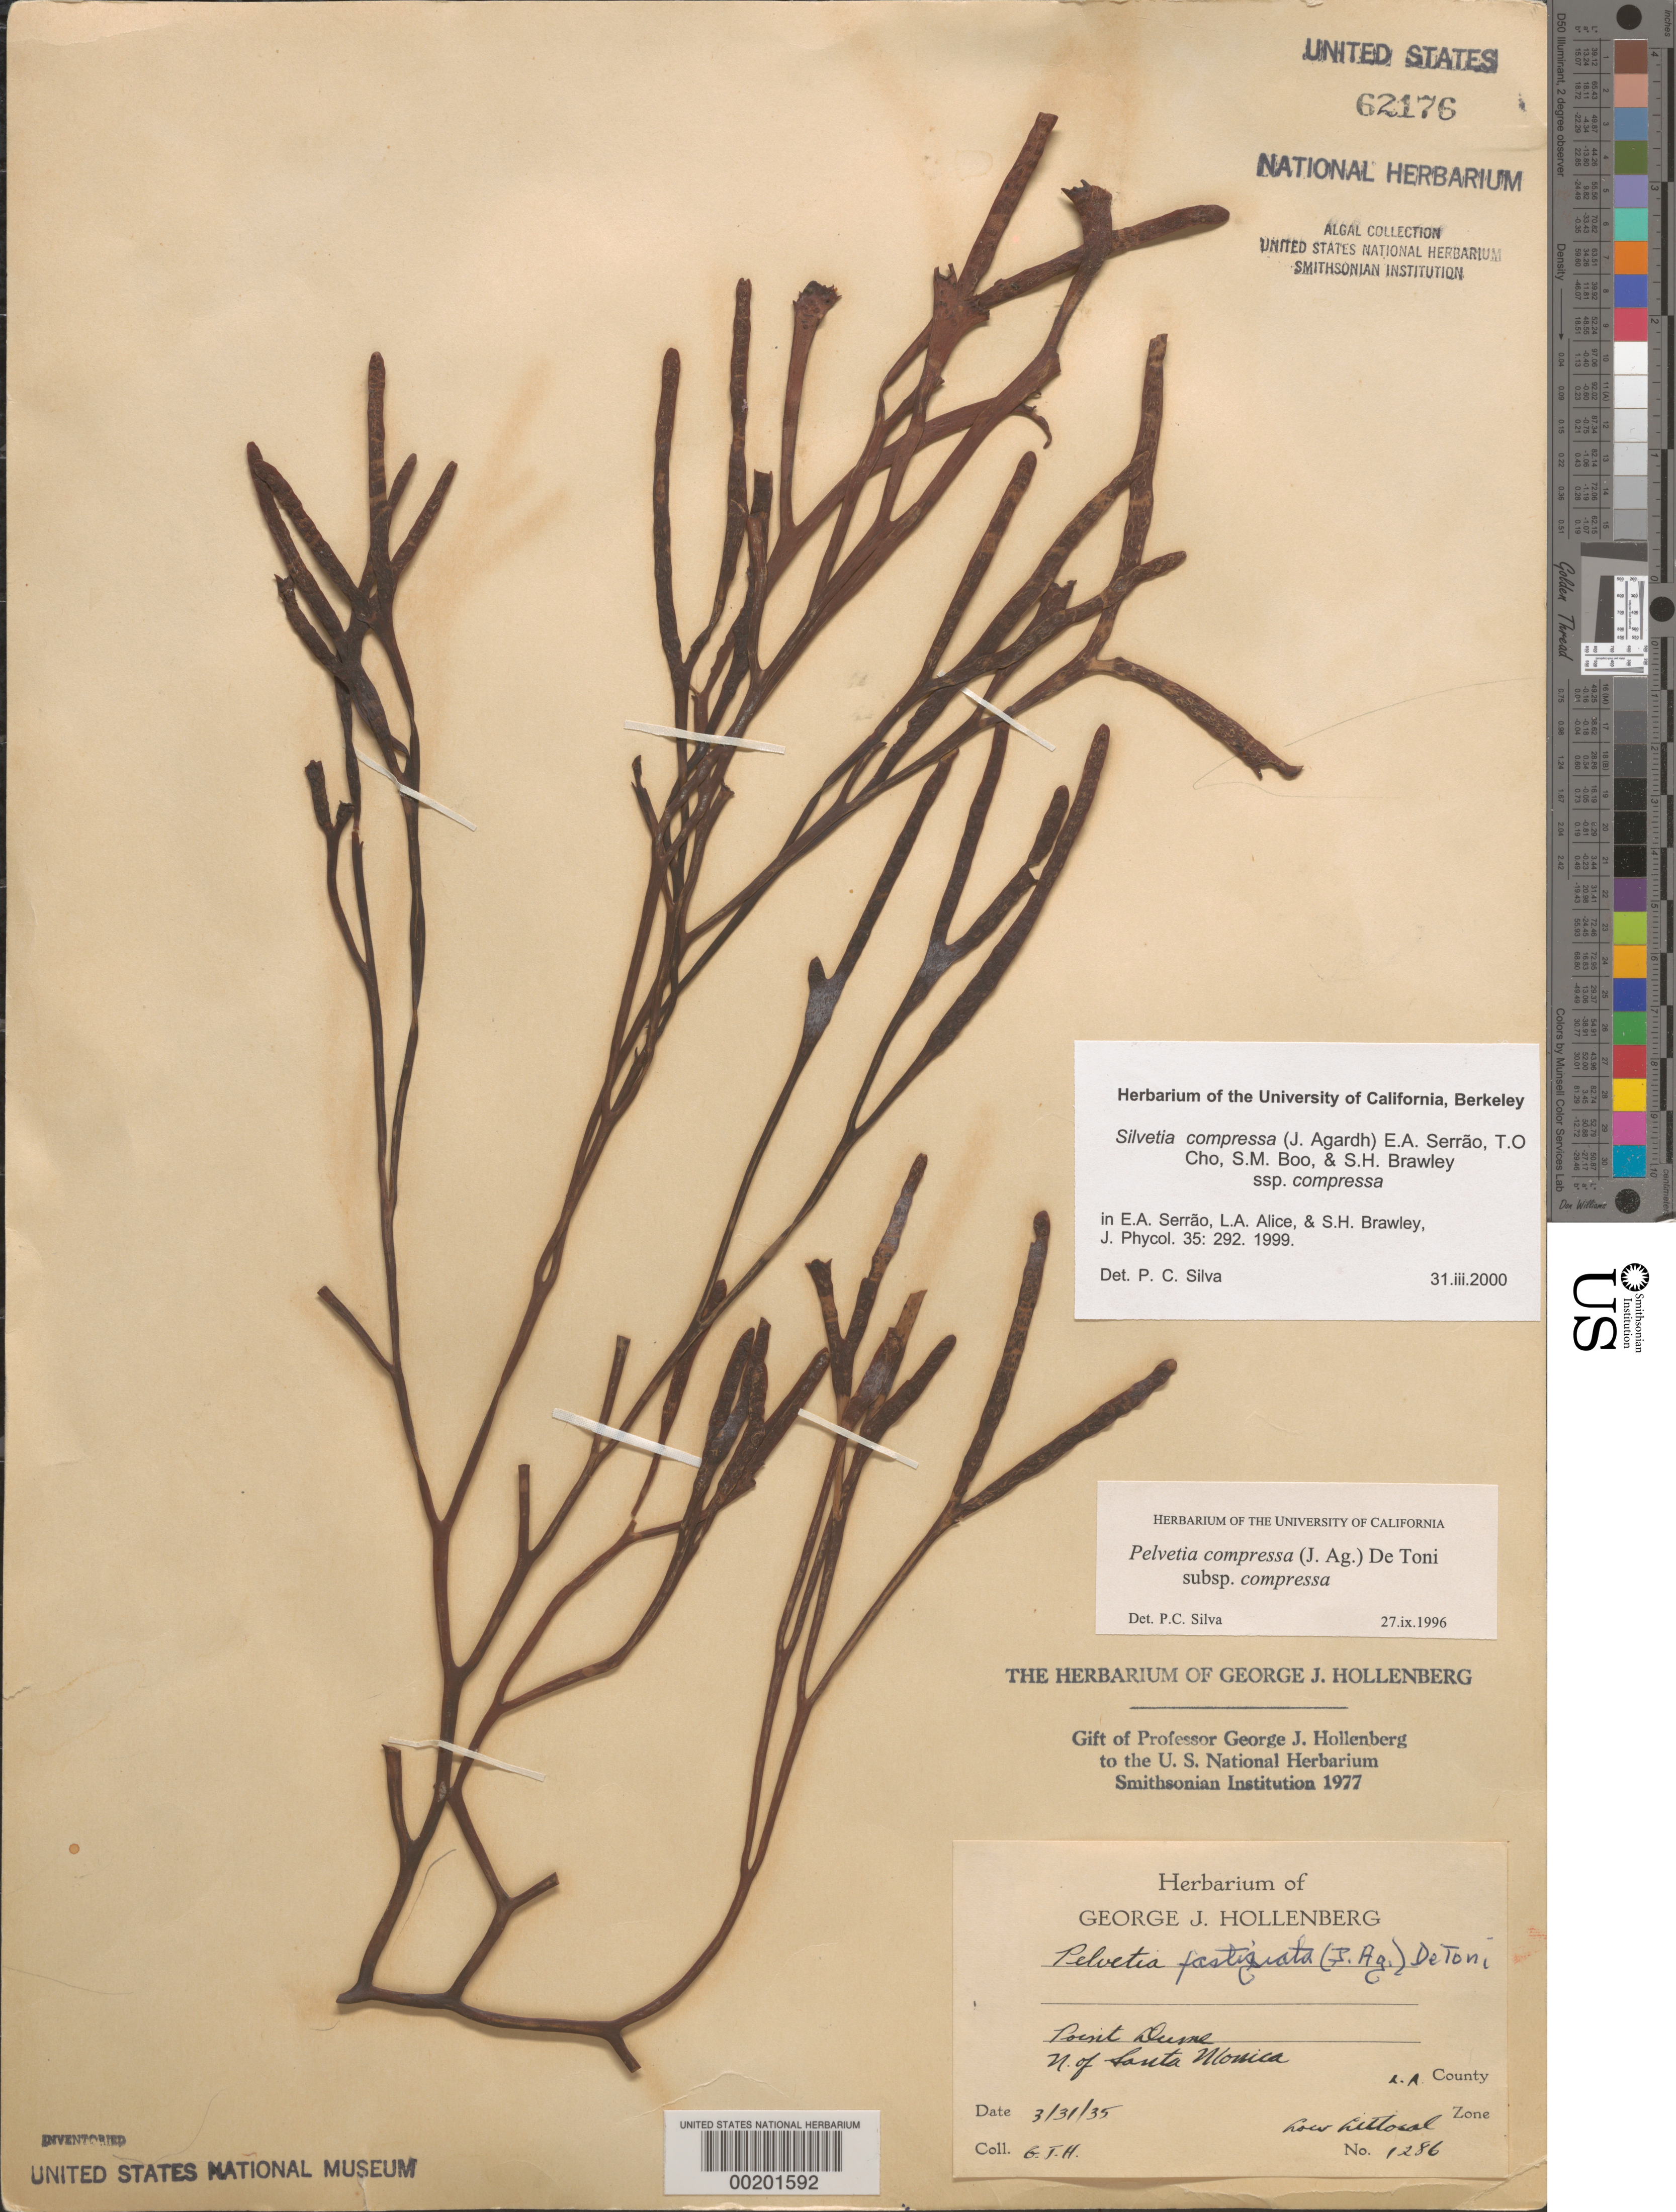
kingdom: Chromista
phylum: Ochrophyta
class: Phaeophyceae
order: Fucales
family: Fucaceae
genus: Silvetia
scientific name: Silvetia compressa subsp. compressa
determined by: Silva, P. C.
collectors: G. Hollenberg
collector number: GJH 1286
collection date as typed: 31 Mar 1935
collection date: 1935-03-31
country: United States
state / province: California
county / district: Los Angeles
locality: Near Point Dume, north of Santa Monica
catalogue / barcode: US 62176